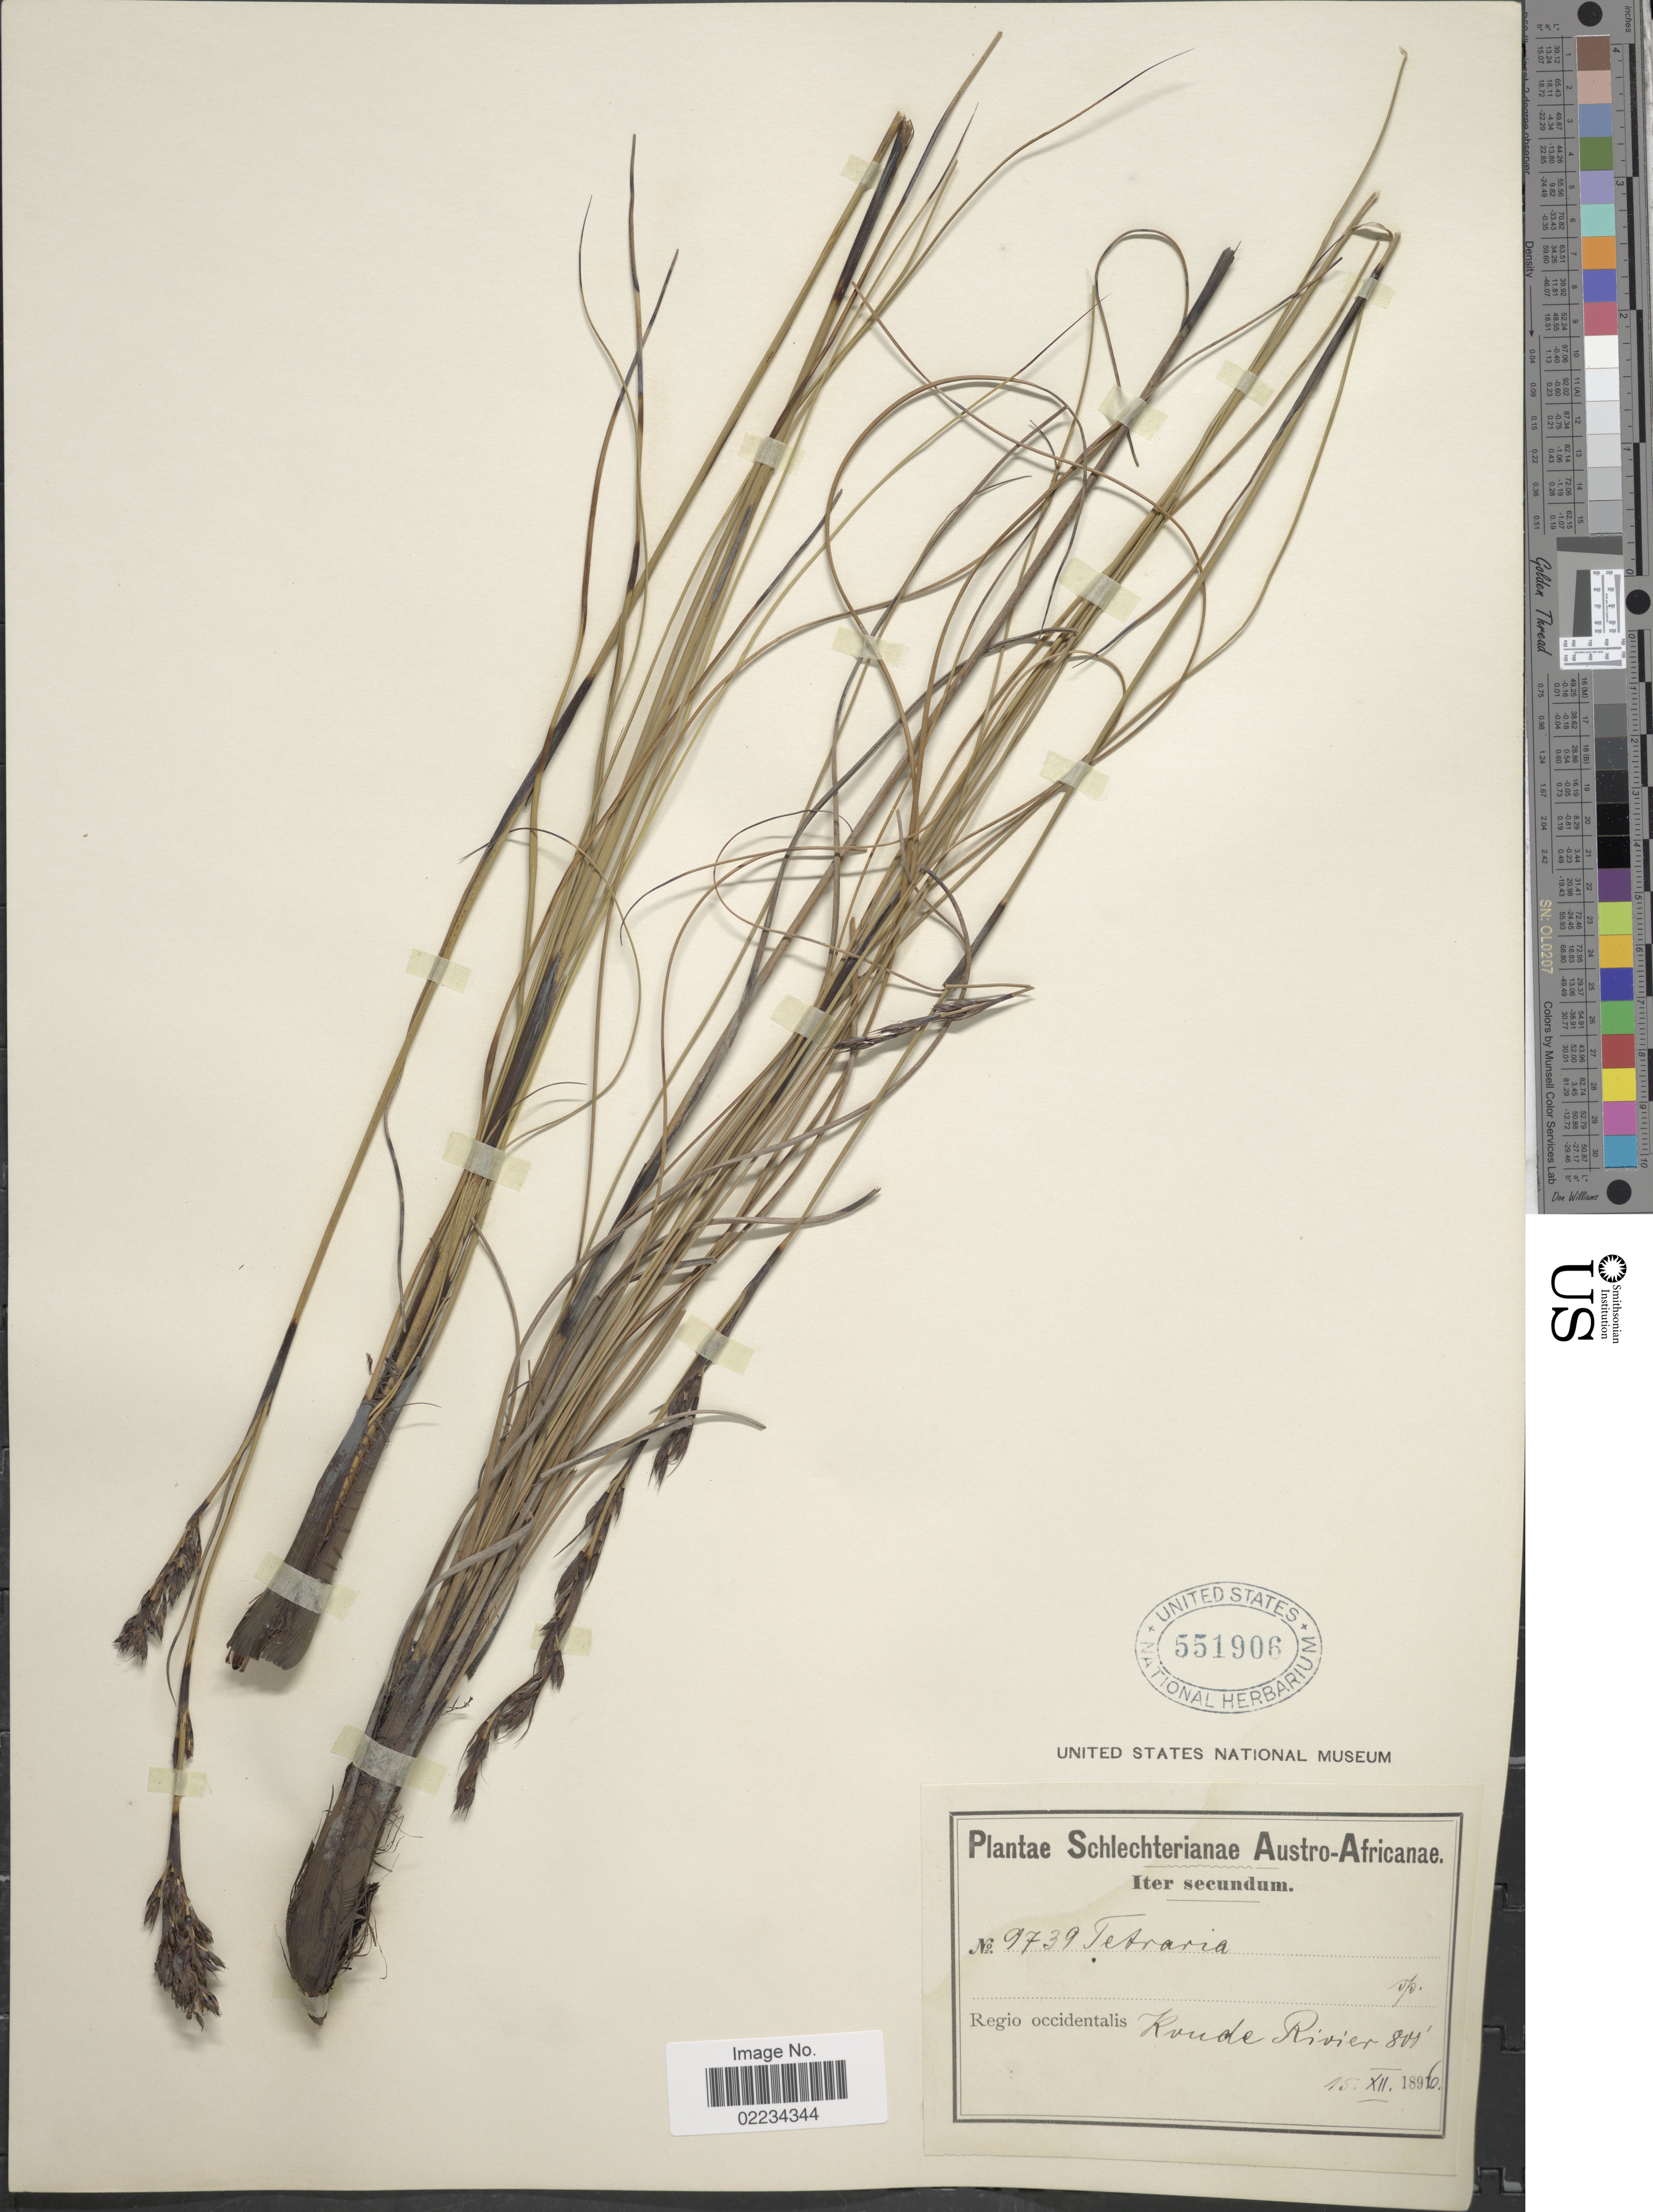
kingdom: Plantae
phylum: Tracheophyta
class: Liliopsida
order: Poales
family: Cyperaceae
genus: Tetraria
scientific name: Tetraria capillacea var. intercedens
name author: Kük.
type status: Isosyntype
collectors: Schlechter, --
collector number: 9739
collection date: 1896-12-15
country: South Africa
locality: Austro-Africanae, Iter secundum, Regio occidentalis Koude Rivier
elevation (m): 244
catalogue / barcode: US 551906